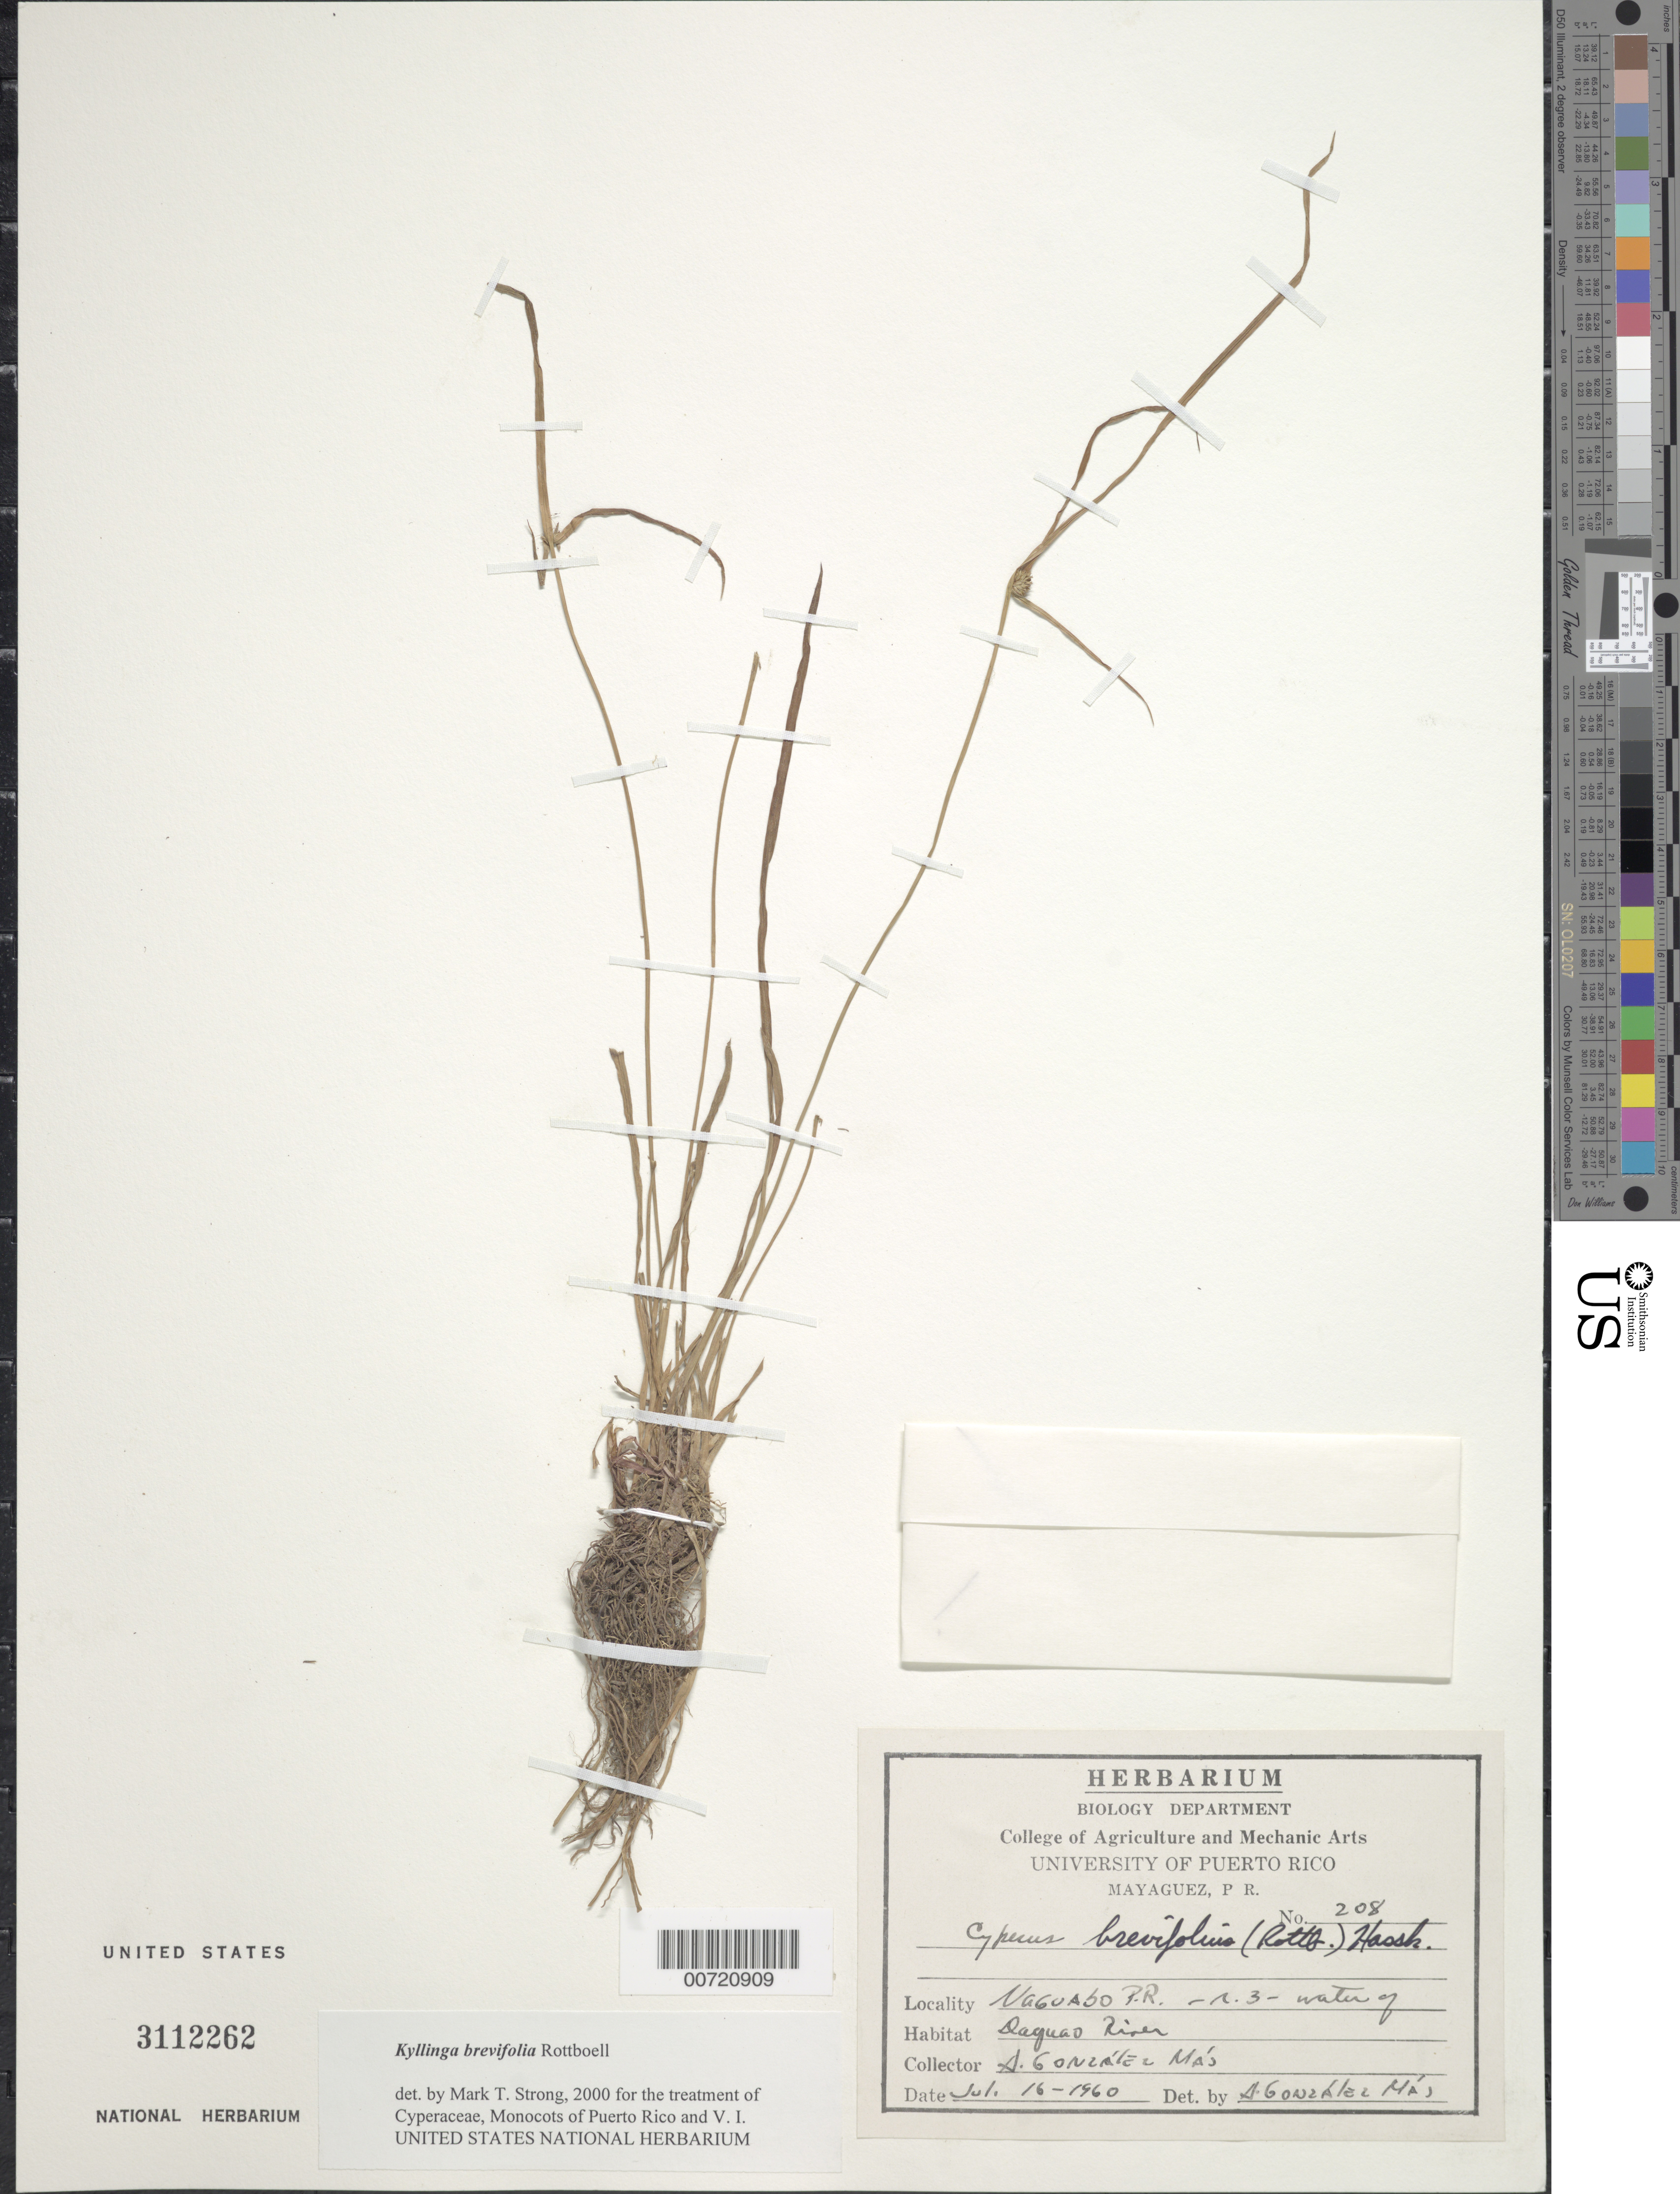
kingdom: Plantae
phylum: Tracheophyta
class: Liliopsida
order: Poales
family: Cyperaceae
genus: Cyperus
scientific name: Cyperus brevifolius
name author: (Rottb.) Hassk.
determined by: Strong, M. T., (US), Smithsonian Institution - National Museum of Natural History (UNITED STATES)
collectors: A. González Más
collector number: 208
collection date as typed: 16 Jul 1960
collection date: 1960-07-16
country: Puerto Rico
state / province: Naguabo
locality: Naguabo: Rd. 3. Daguao River.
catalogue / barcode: US 3112262